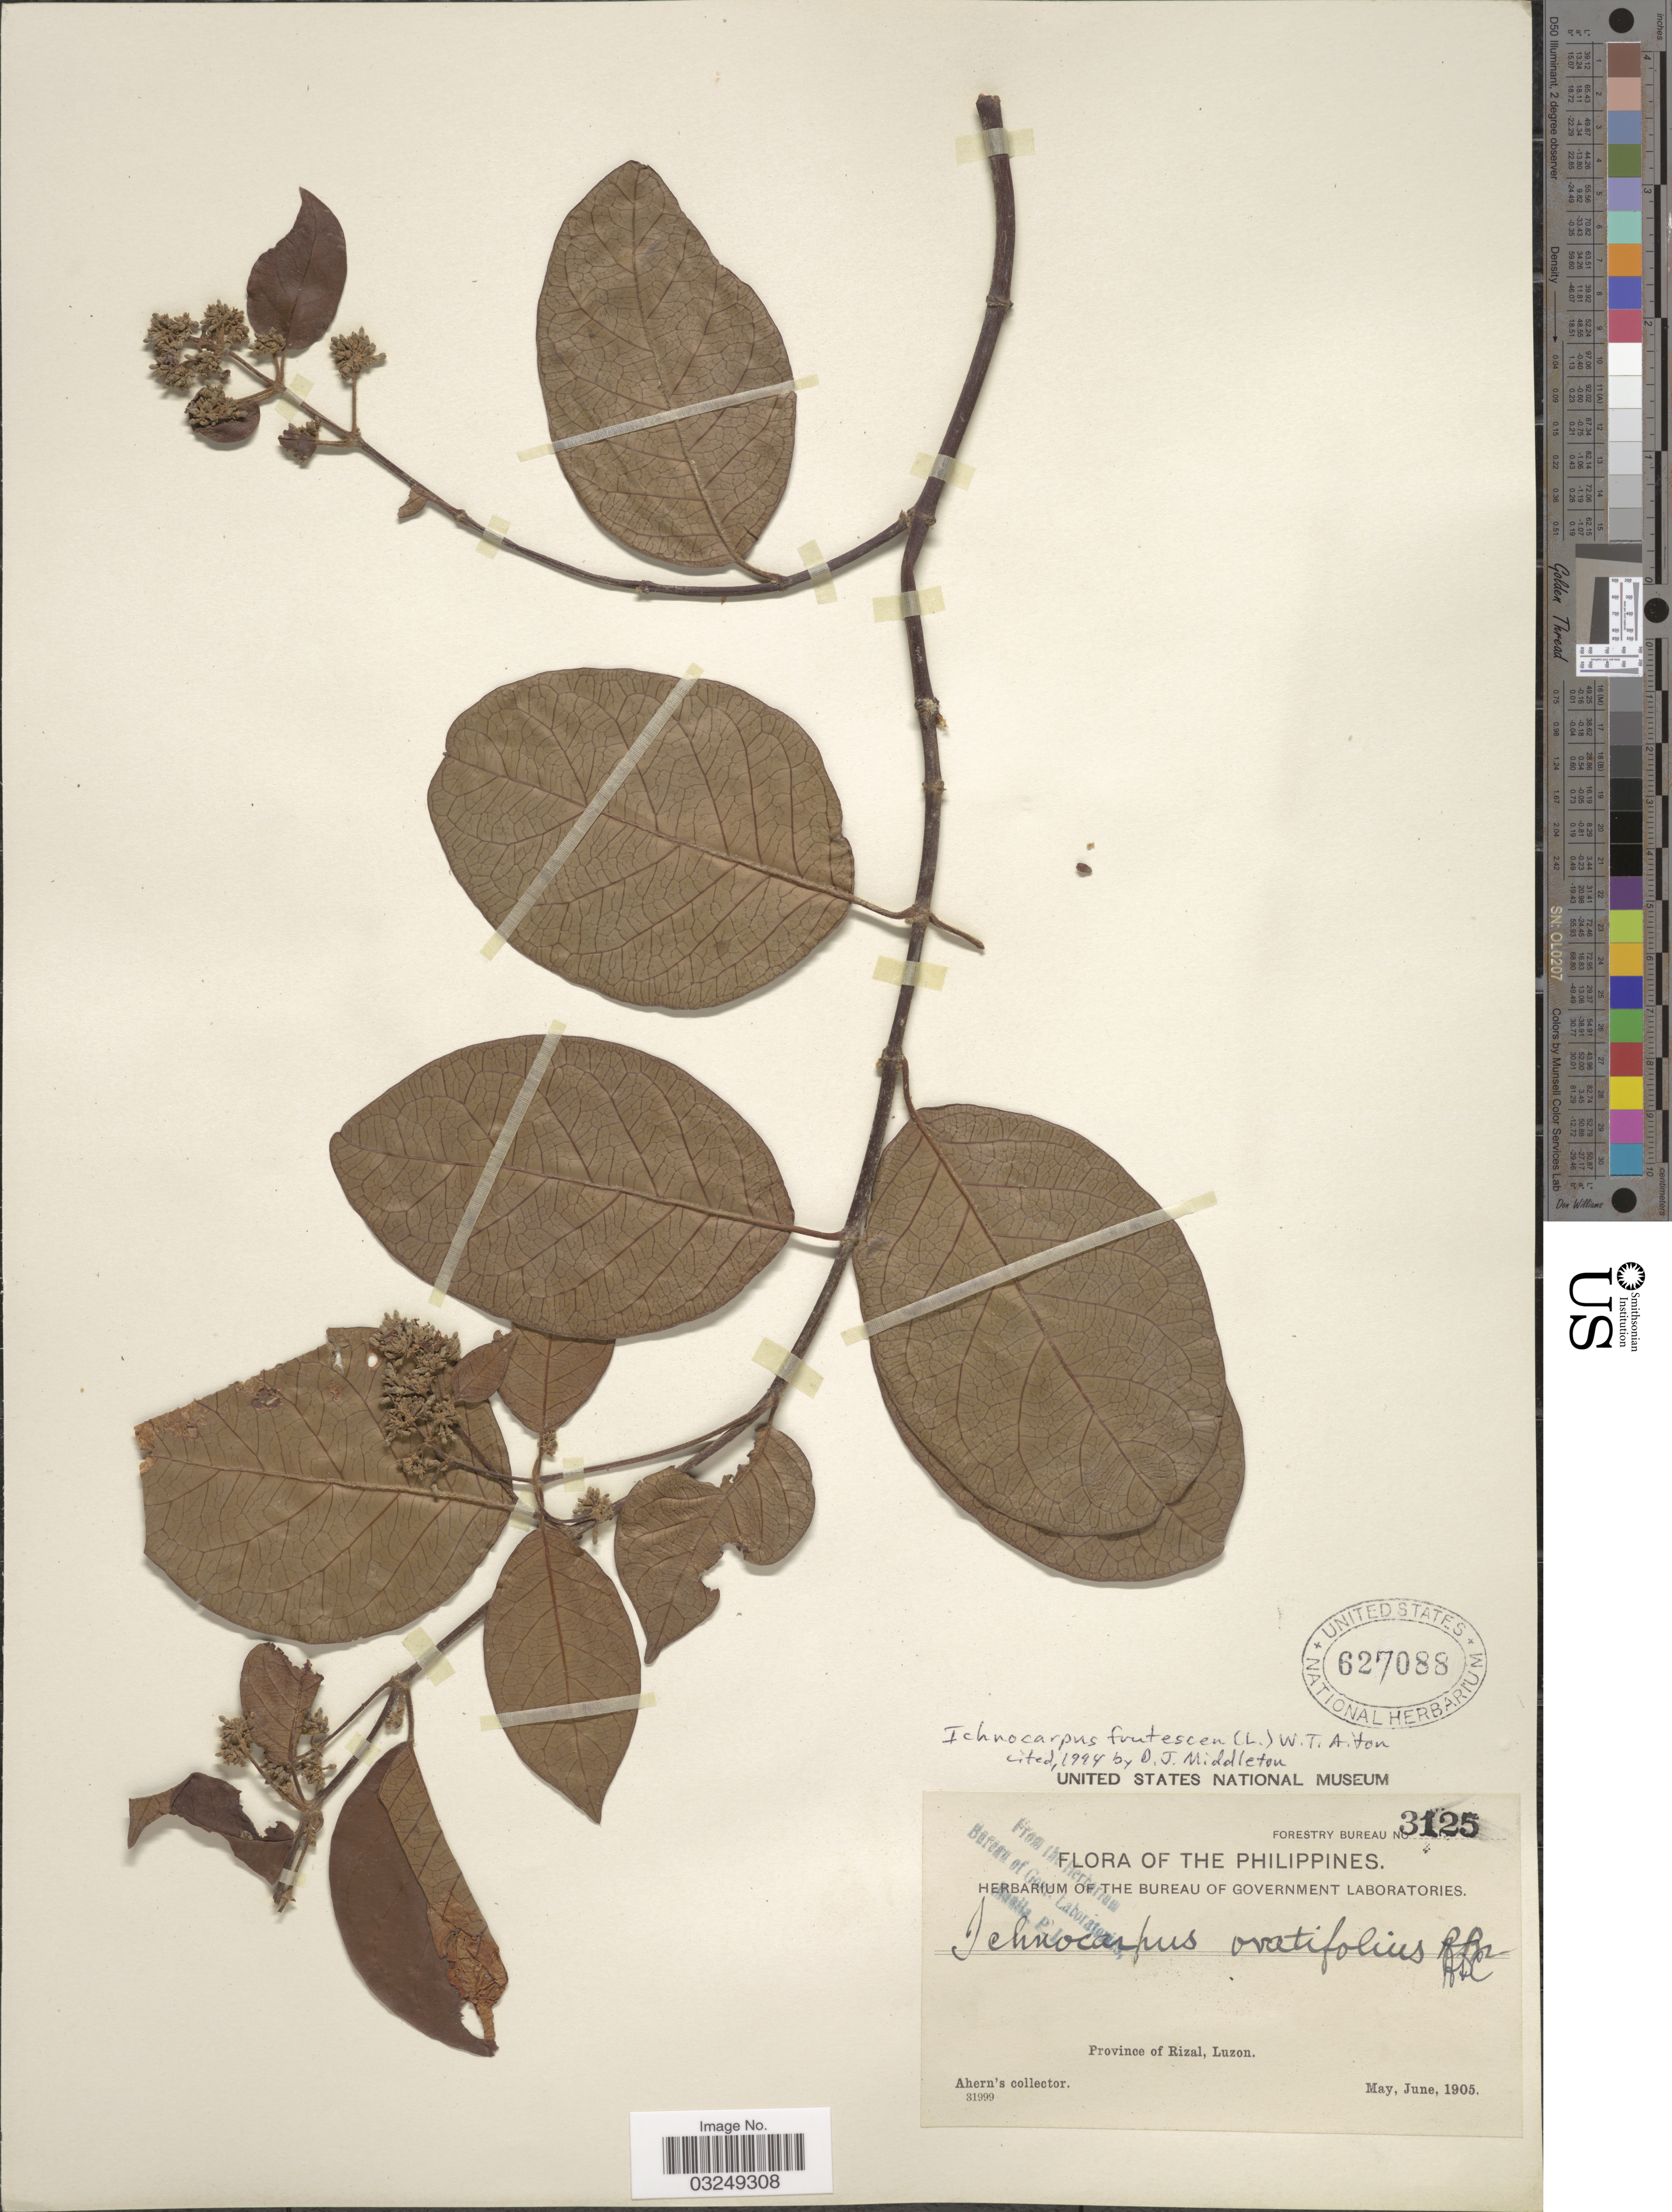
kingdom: Plantae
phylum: Tracheophyta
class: Magnoliopsida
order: Gentianales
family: Apocynaceae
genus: Ichnocarpus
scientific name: Ichnocarpus frutescens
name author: (L.) W.T. Aiton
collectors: Ahern's collector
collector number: Forestry Bureau 3125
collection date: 1905-05/1905-06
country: Philippines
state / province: Calabarzon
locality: Province of Rizal, Luzon.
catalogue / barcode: US 627088